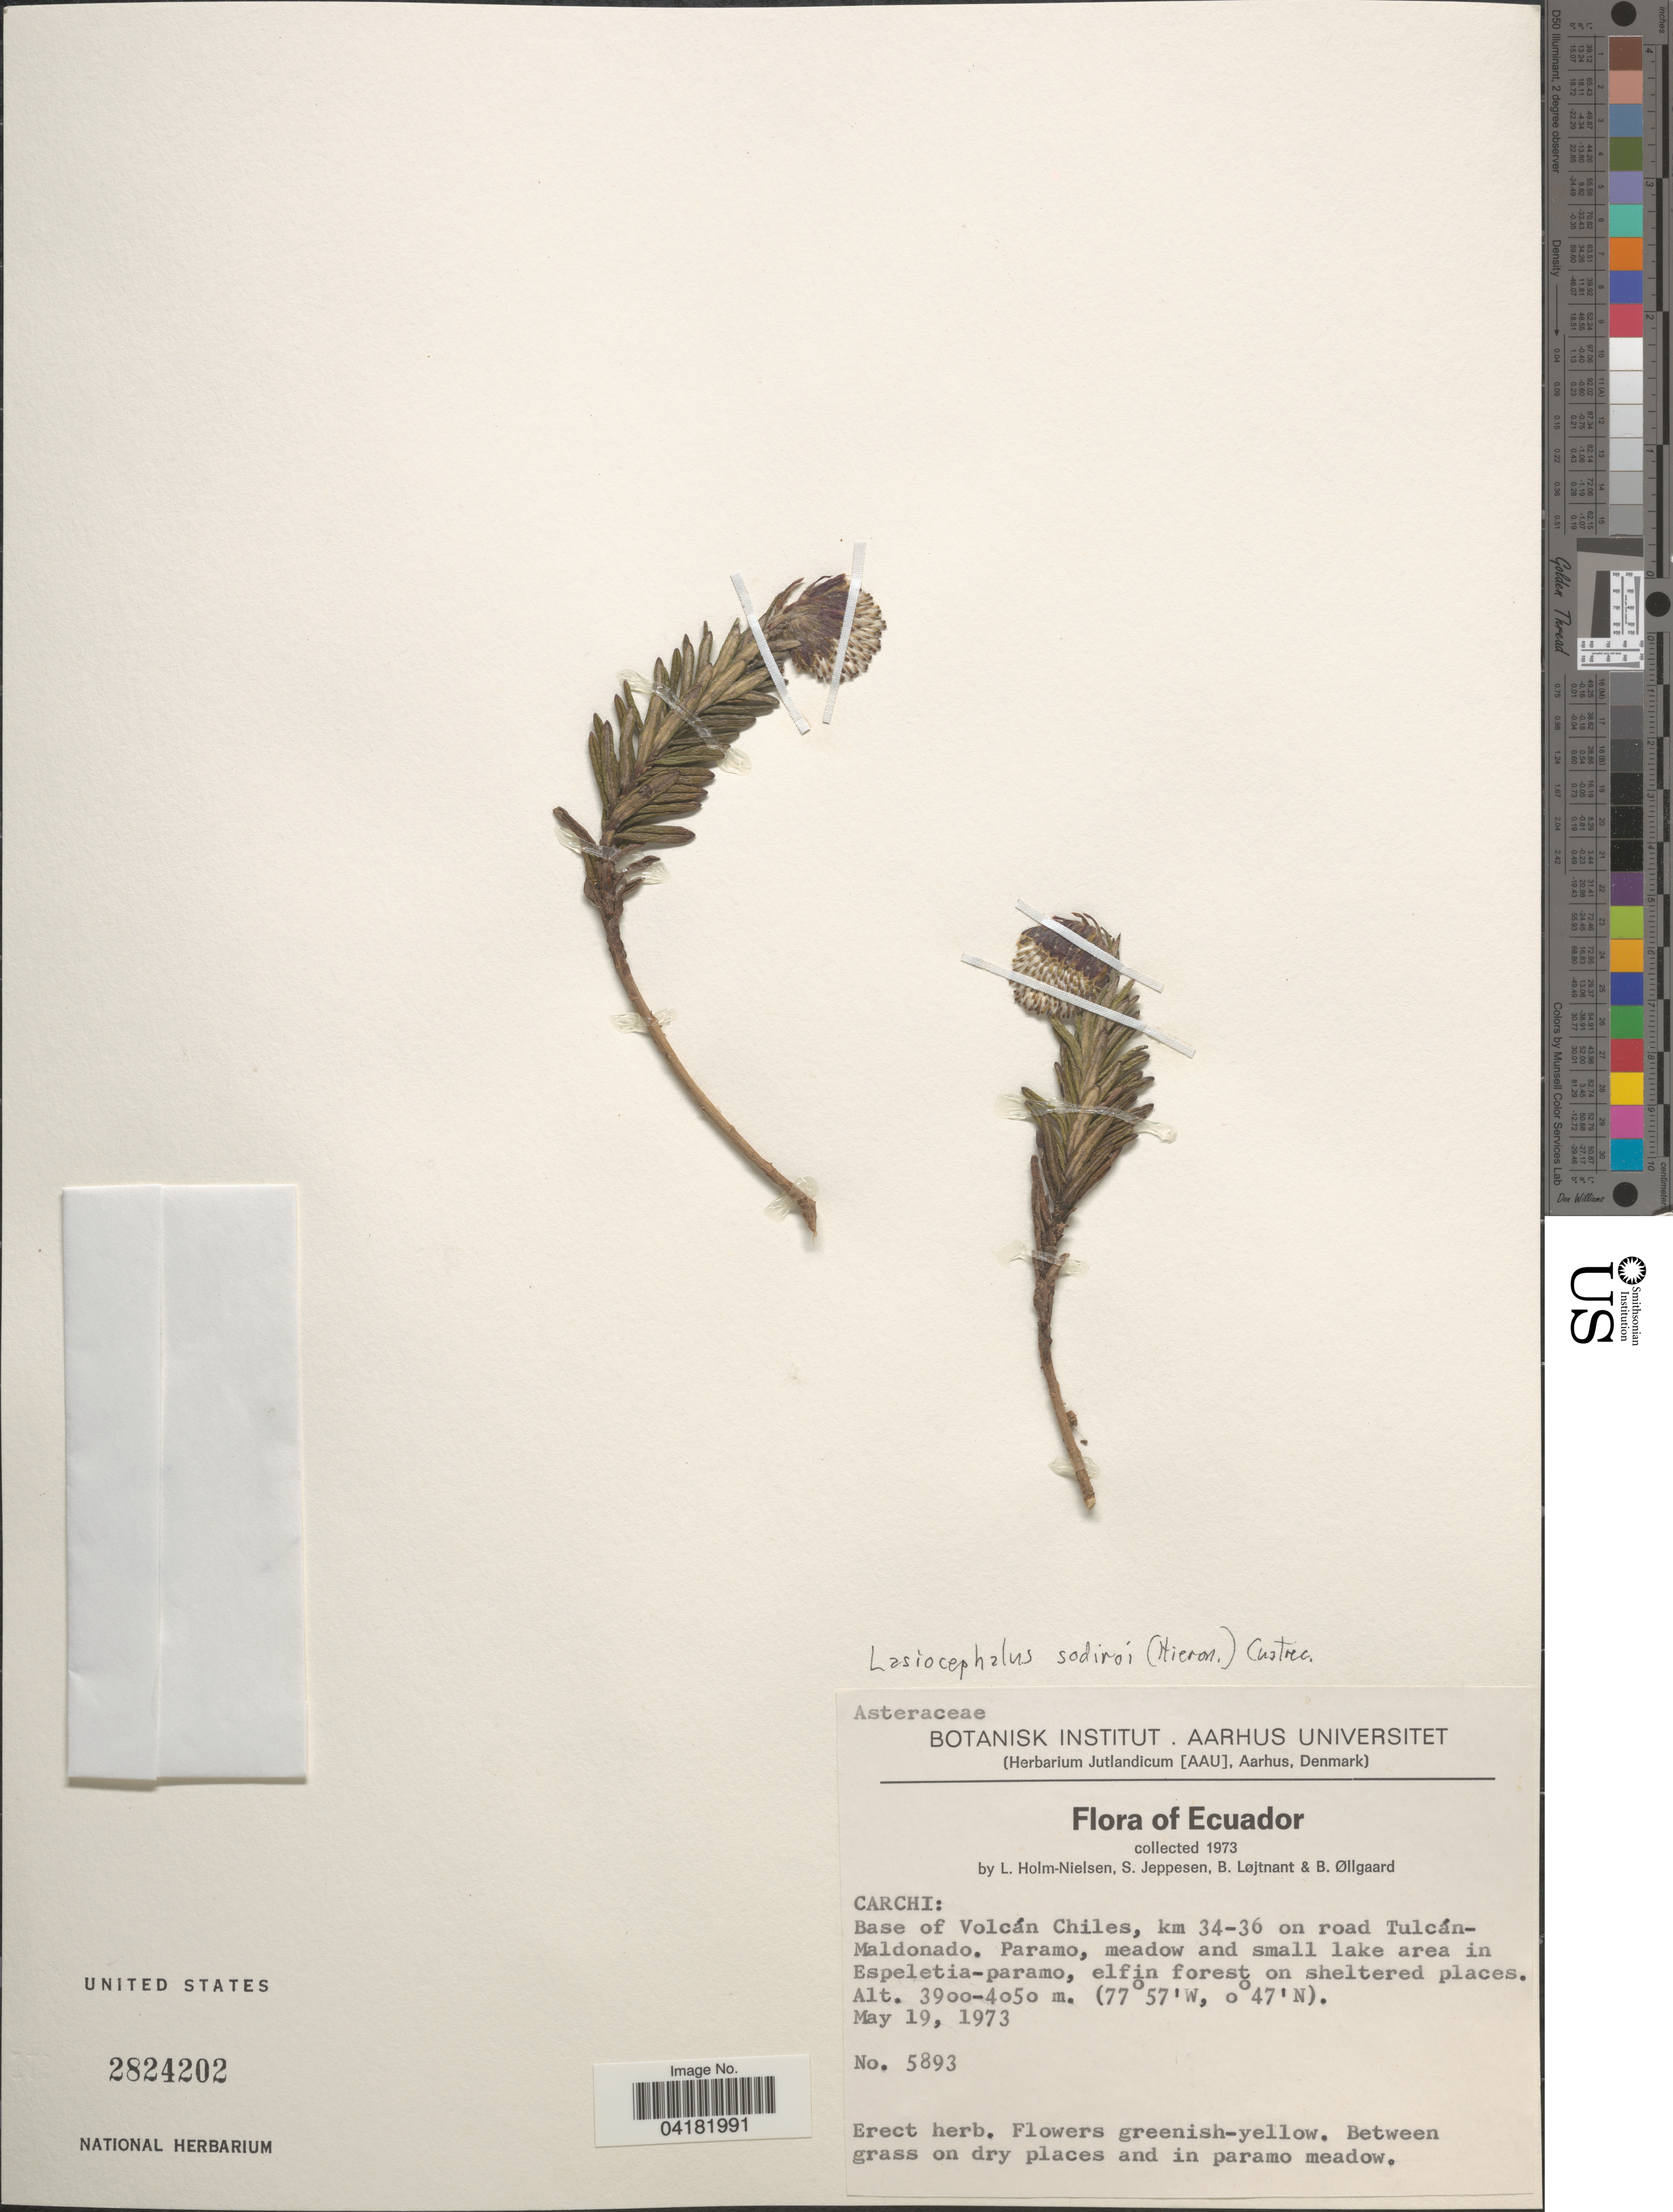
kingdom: Plantae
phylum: Tracheophyta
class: Magnoliopsida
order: Asterales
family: Asteraceae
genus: Senecio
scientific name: Senecio imbaburensis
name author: Sklenár & Marhold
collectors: L. Holm-Nielsen, S. Jeppesen, B. Löjtnant & B. Øllgaard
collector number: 5893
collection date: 1973-05-19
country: Ecuador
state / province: Carchi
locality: Base of Volcán Chiles, km 34-36 on road Tulcán-Maldonado.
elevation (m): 3900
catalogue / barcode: US 2824202